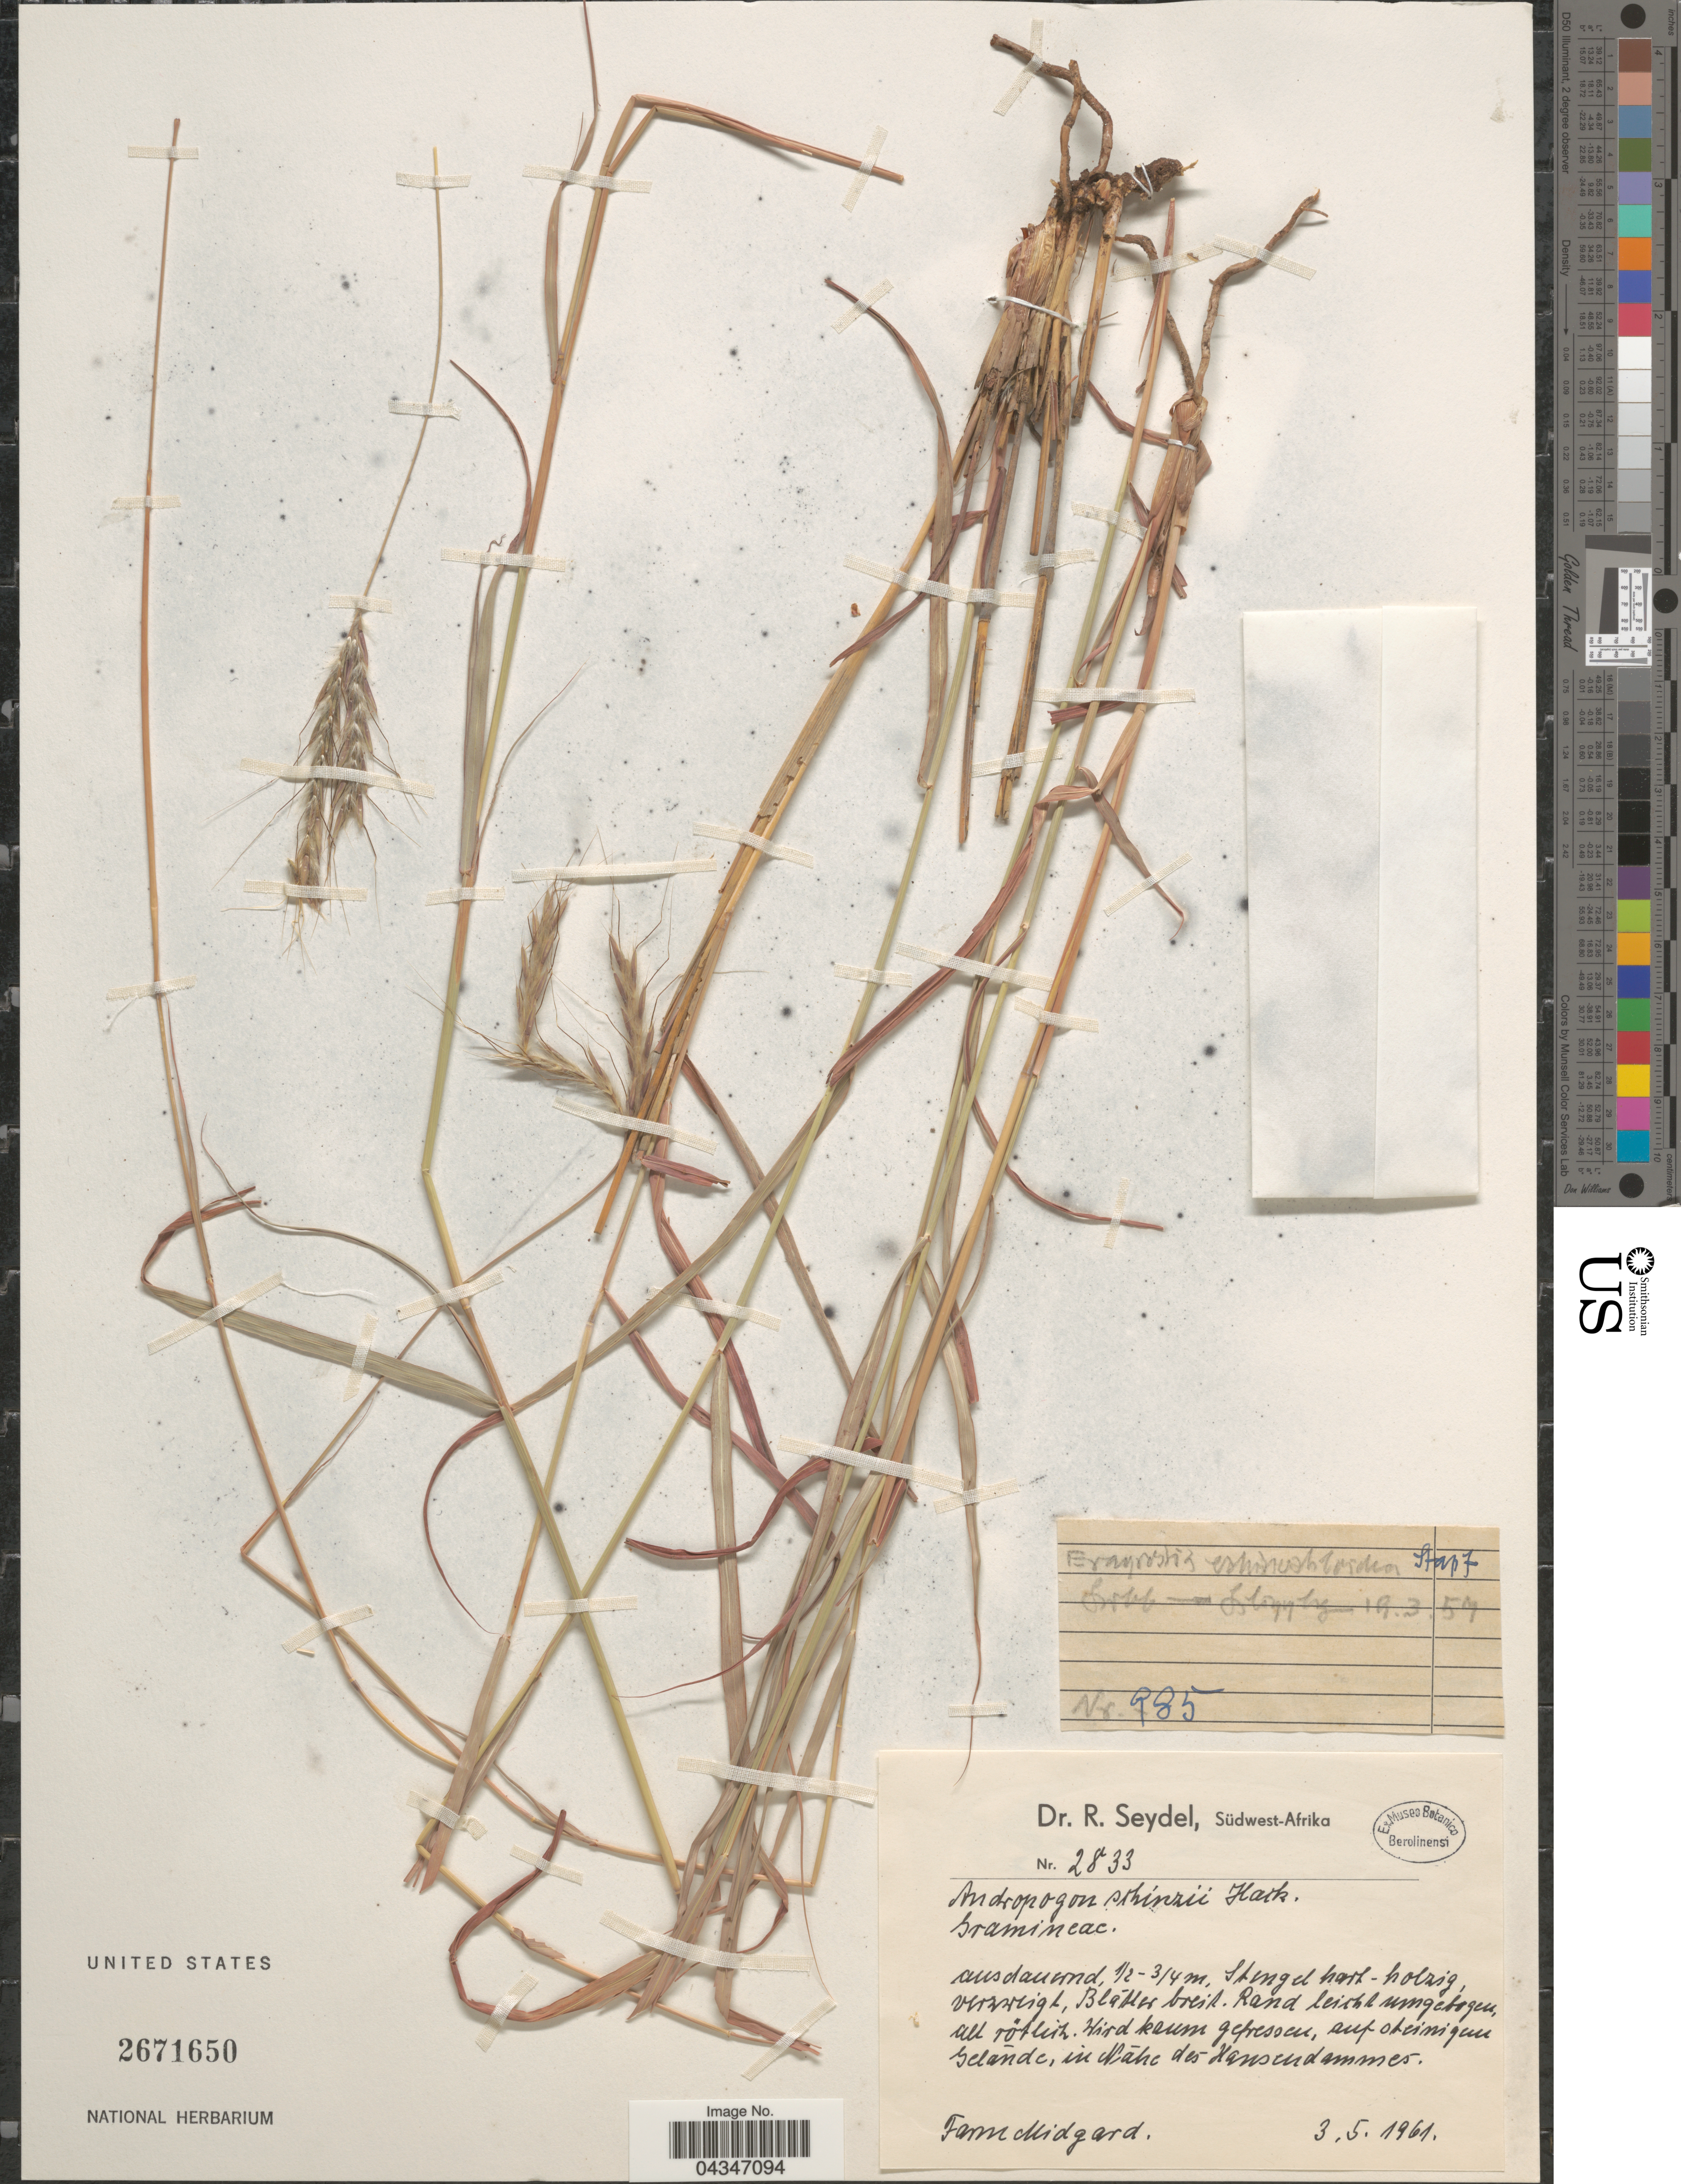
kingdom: Plantae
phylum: Tracheophyta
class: Liliopsida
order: Poales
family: Poaceae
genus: Andropogon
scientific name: Andropogon chinensis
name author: (Nees) Merr.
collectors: R. Seydel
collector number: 2833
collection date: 1961-05-03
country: Namibia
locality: Südwest-Afrika. Farm Midgard.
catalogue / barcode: US 2671650